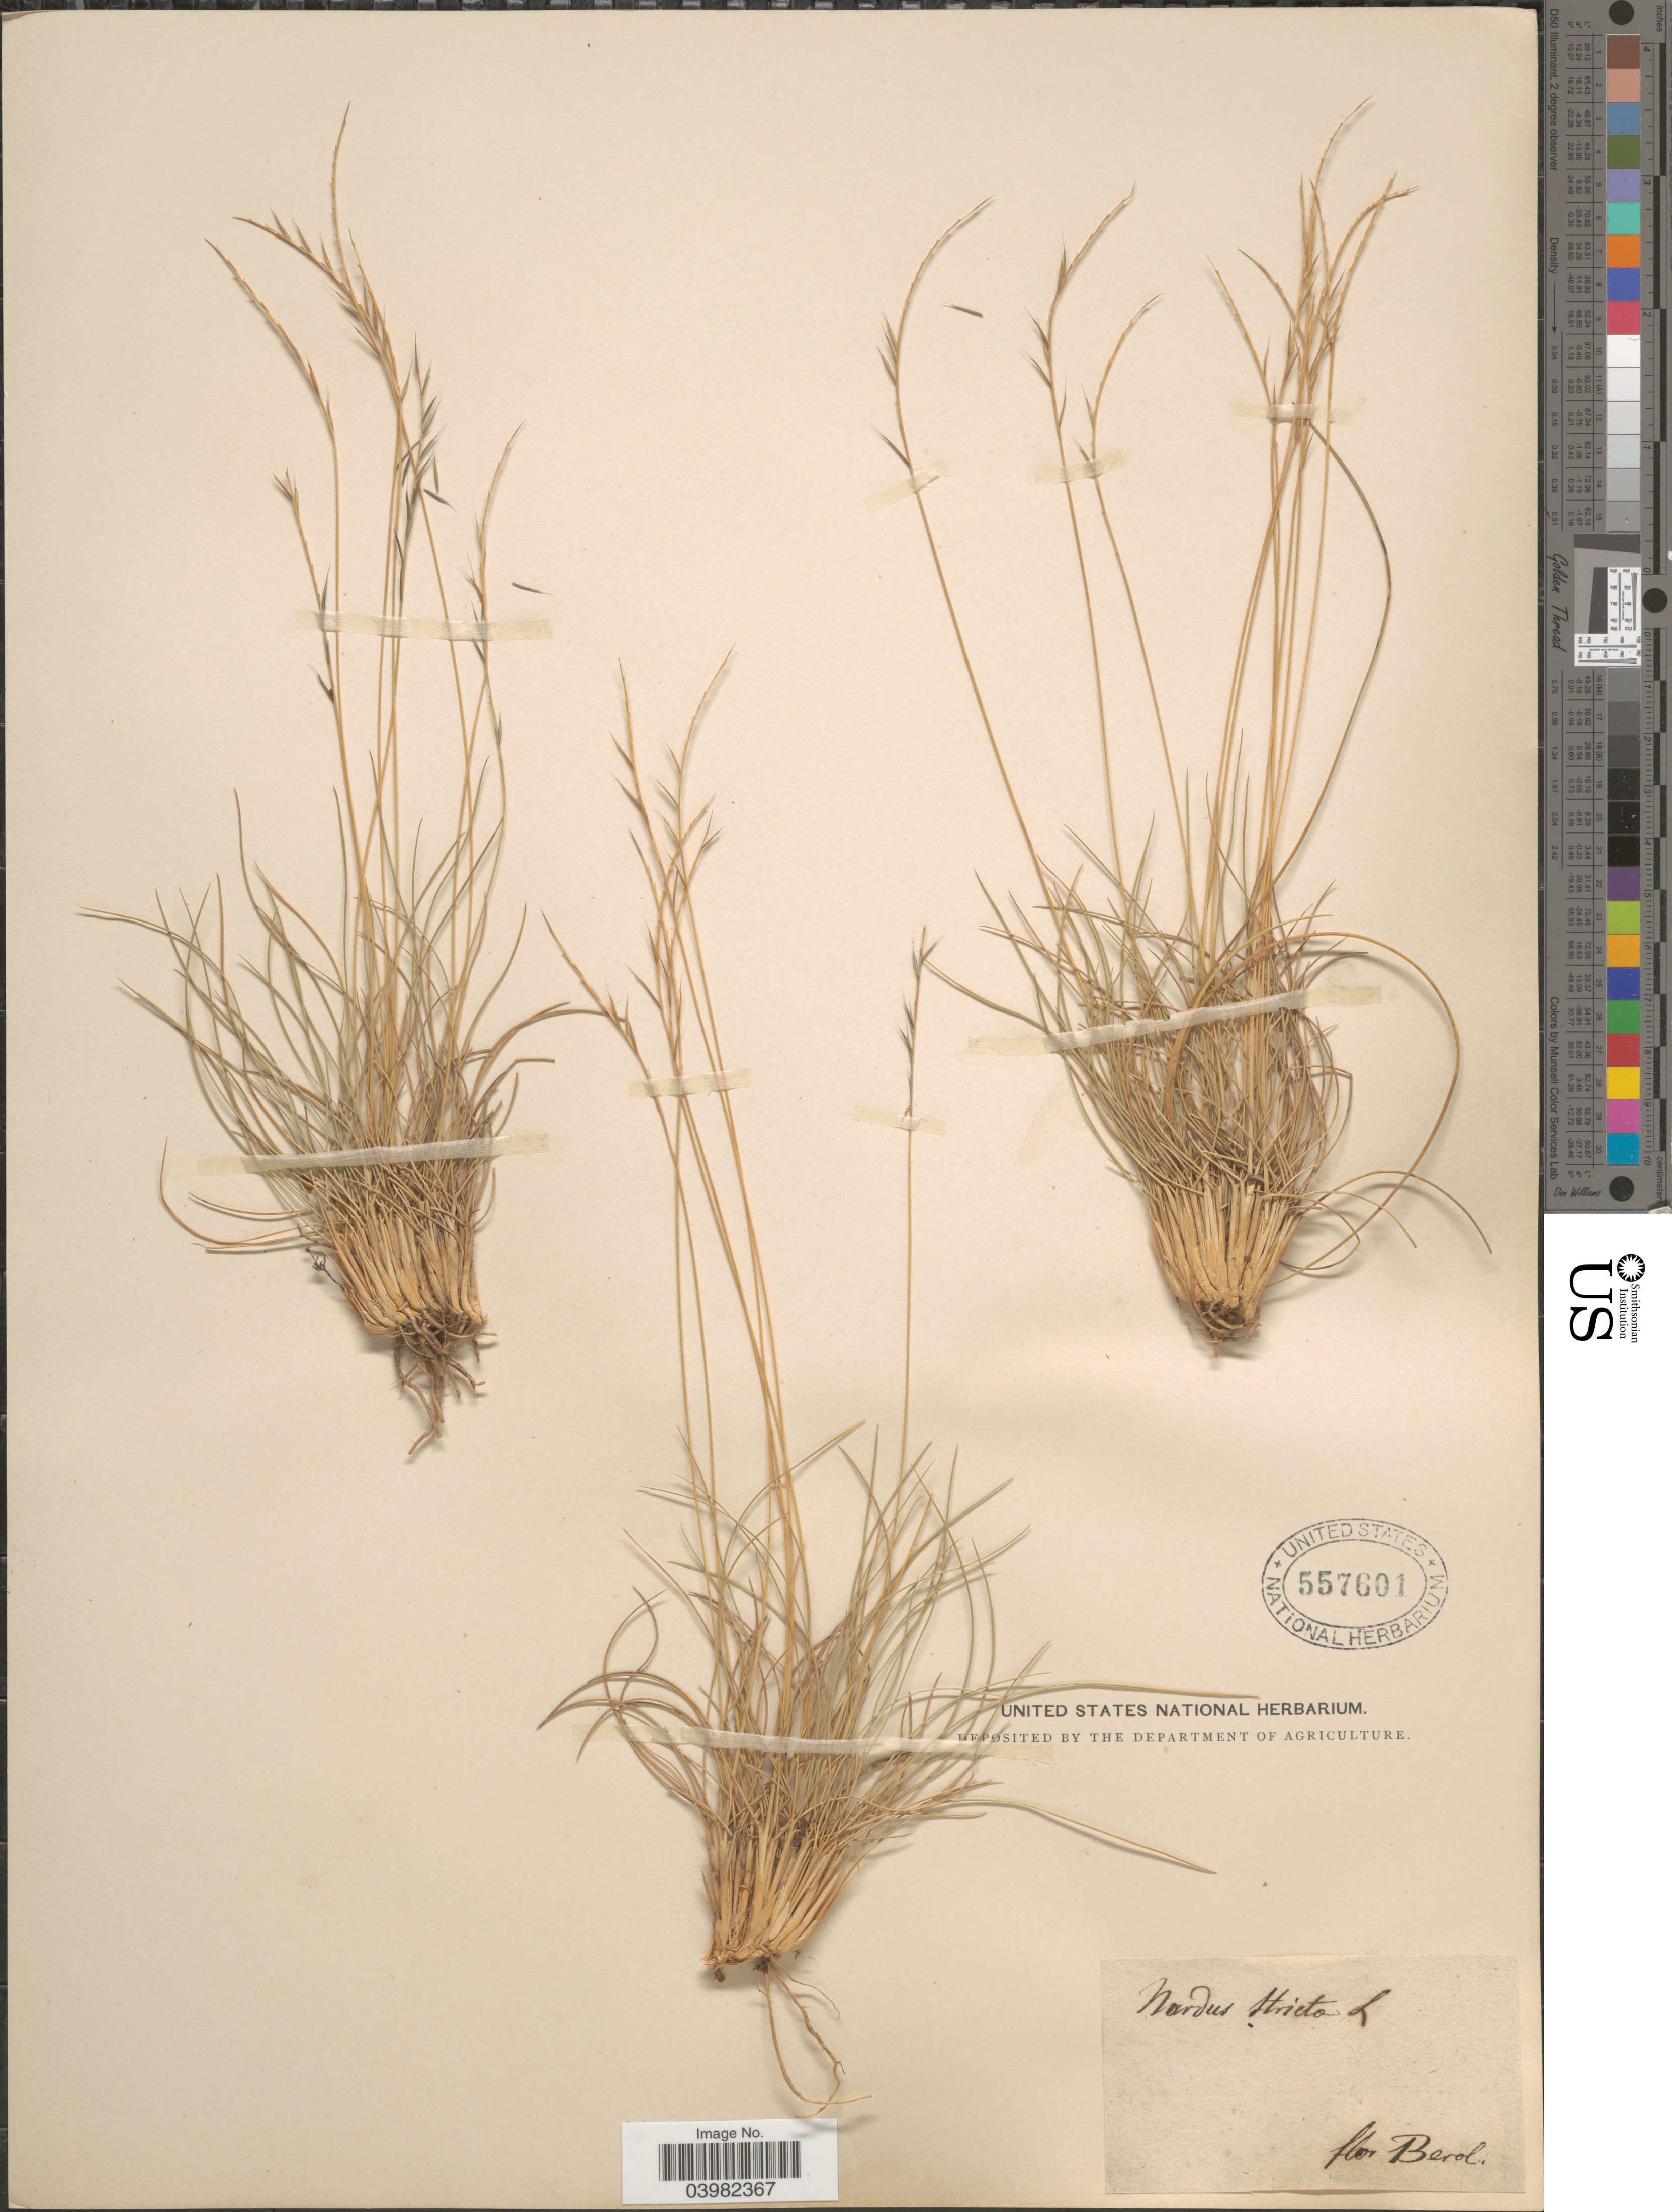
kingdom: Plantae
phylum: Tracheophyta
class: Liliopsida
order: Poales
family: Poaceae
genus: Nardus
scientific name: Nardus stricta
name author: L.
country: Germany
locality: Berol.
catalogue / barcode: US 557601